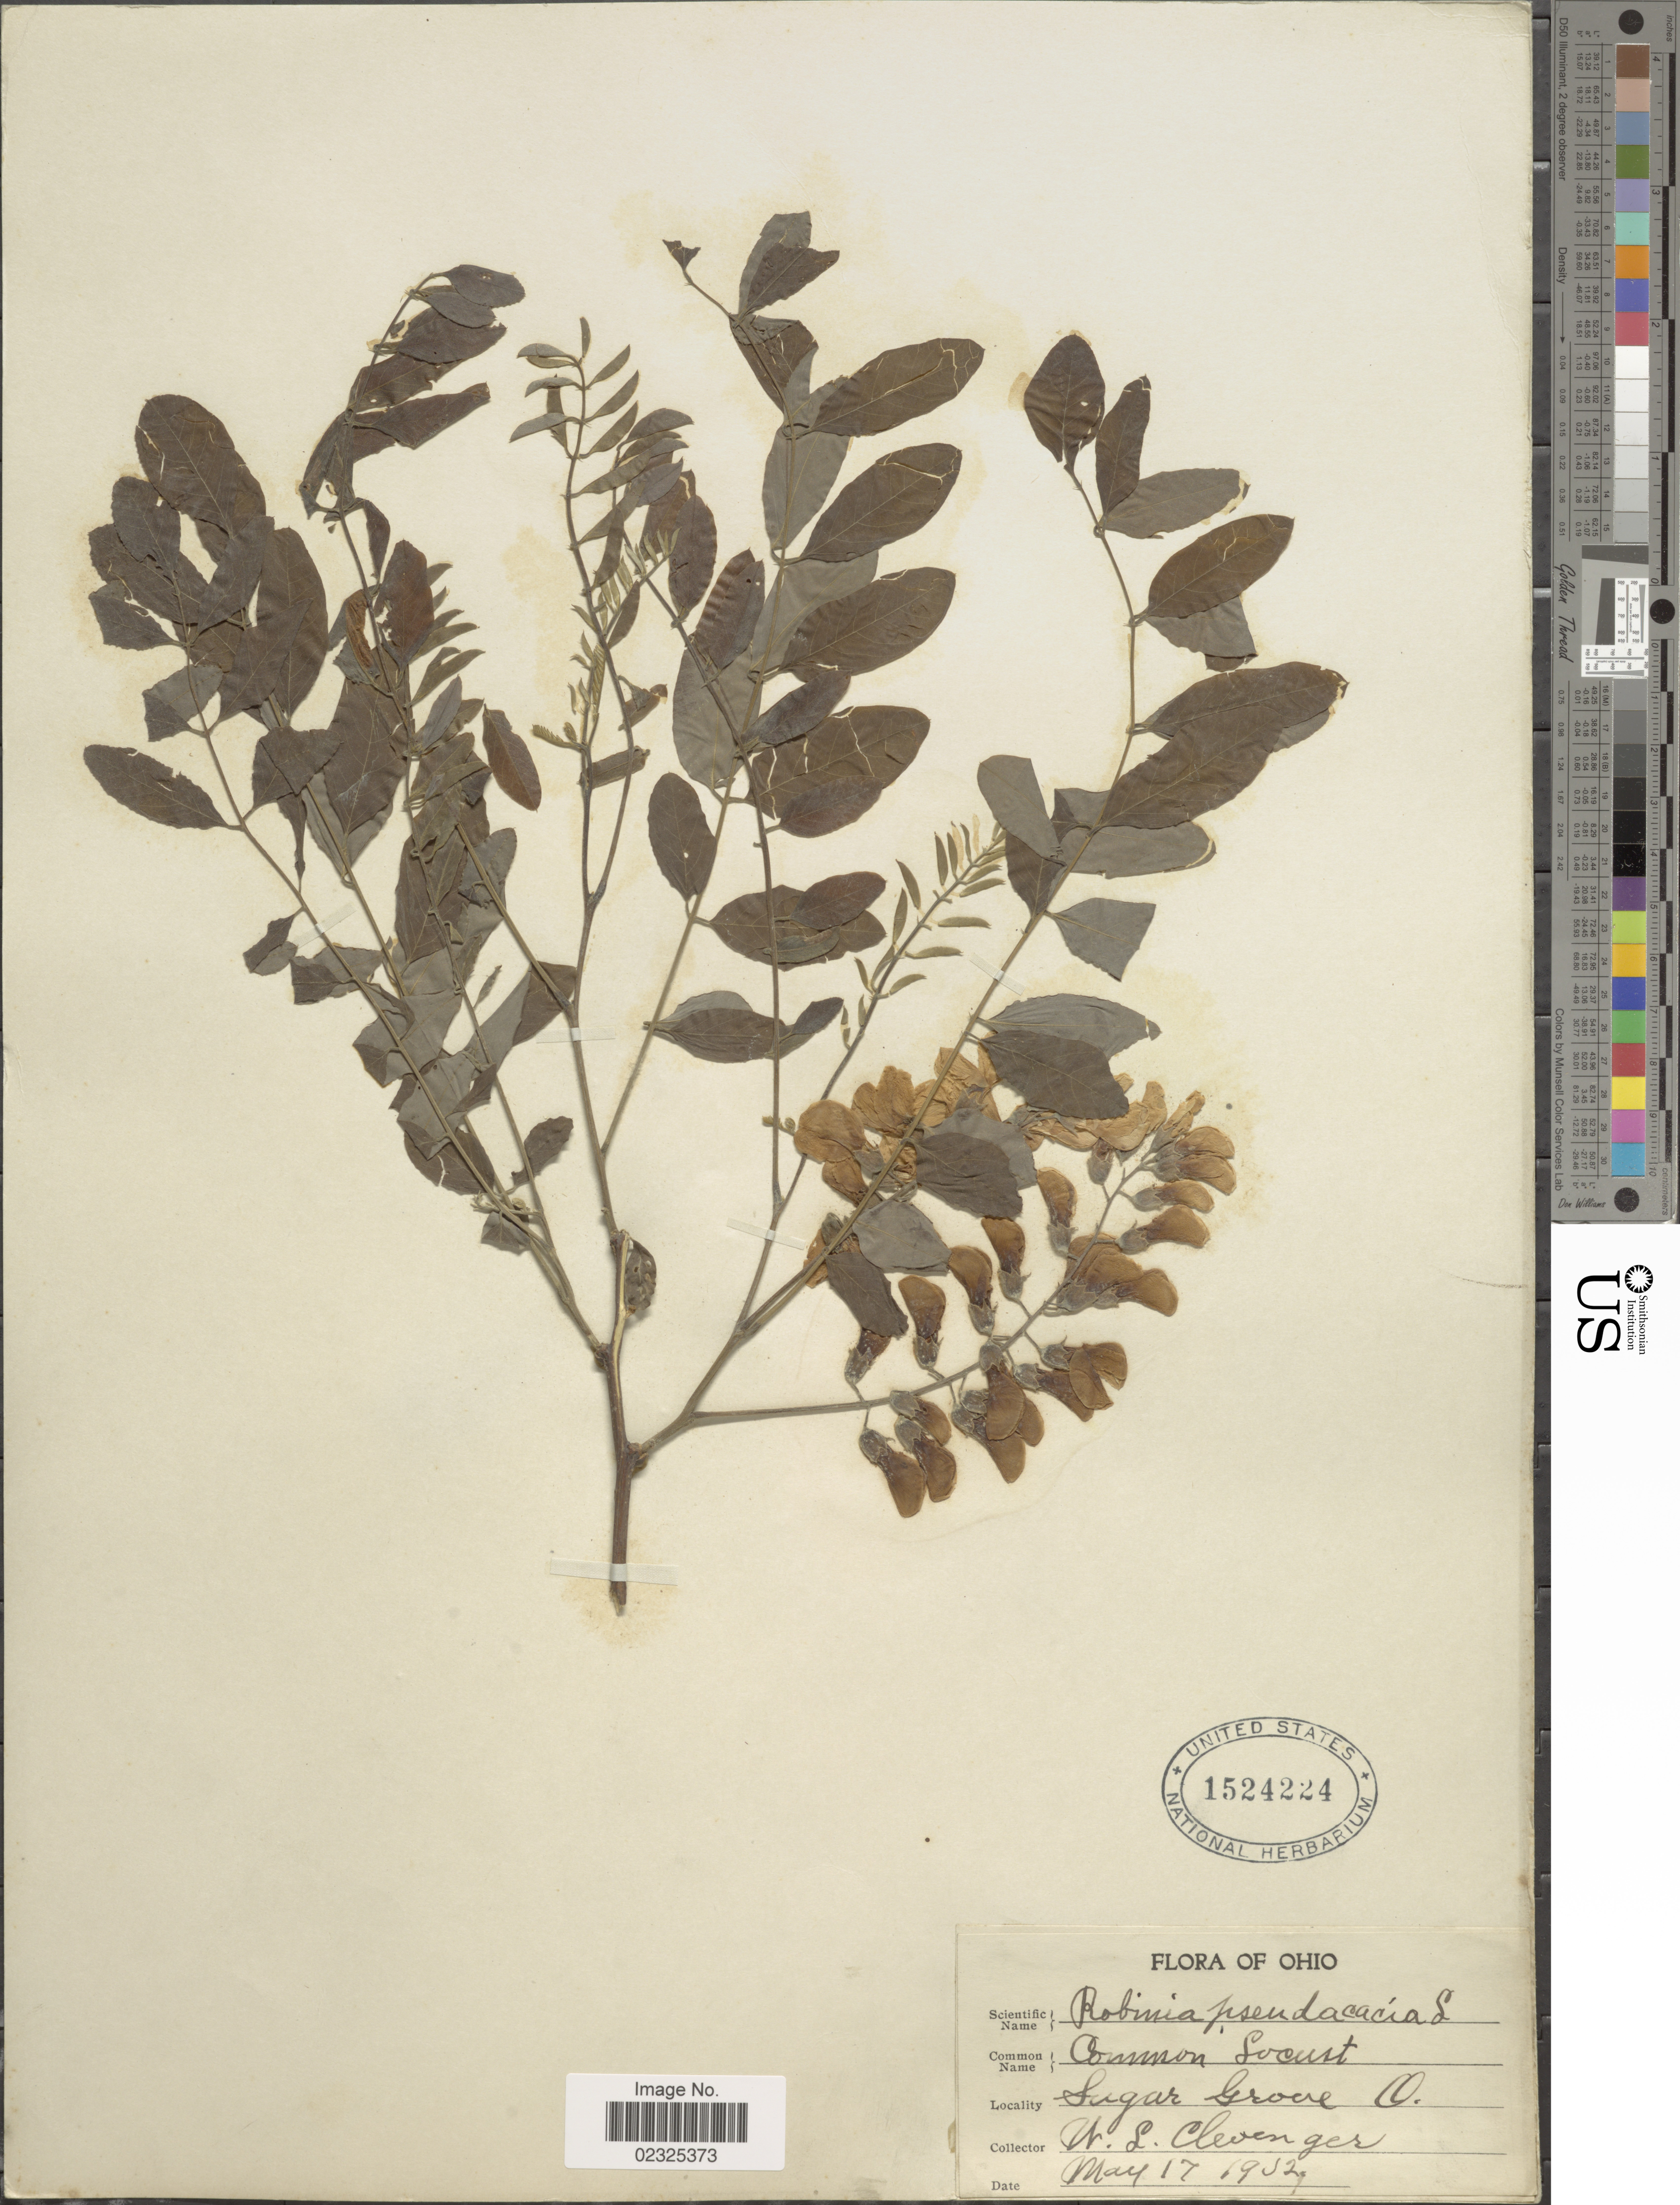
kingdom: Plantae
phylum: Tracheophyta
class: Magnoliopsida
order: Fabales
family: Fabaceae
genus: Robinia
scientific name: Robinia pseudoacacia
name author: L.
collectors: W. Clevenger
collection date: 1952-05-17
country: United States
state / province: Ohio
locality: Sugar Groove O.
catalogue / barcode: US 1524224